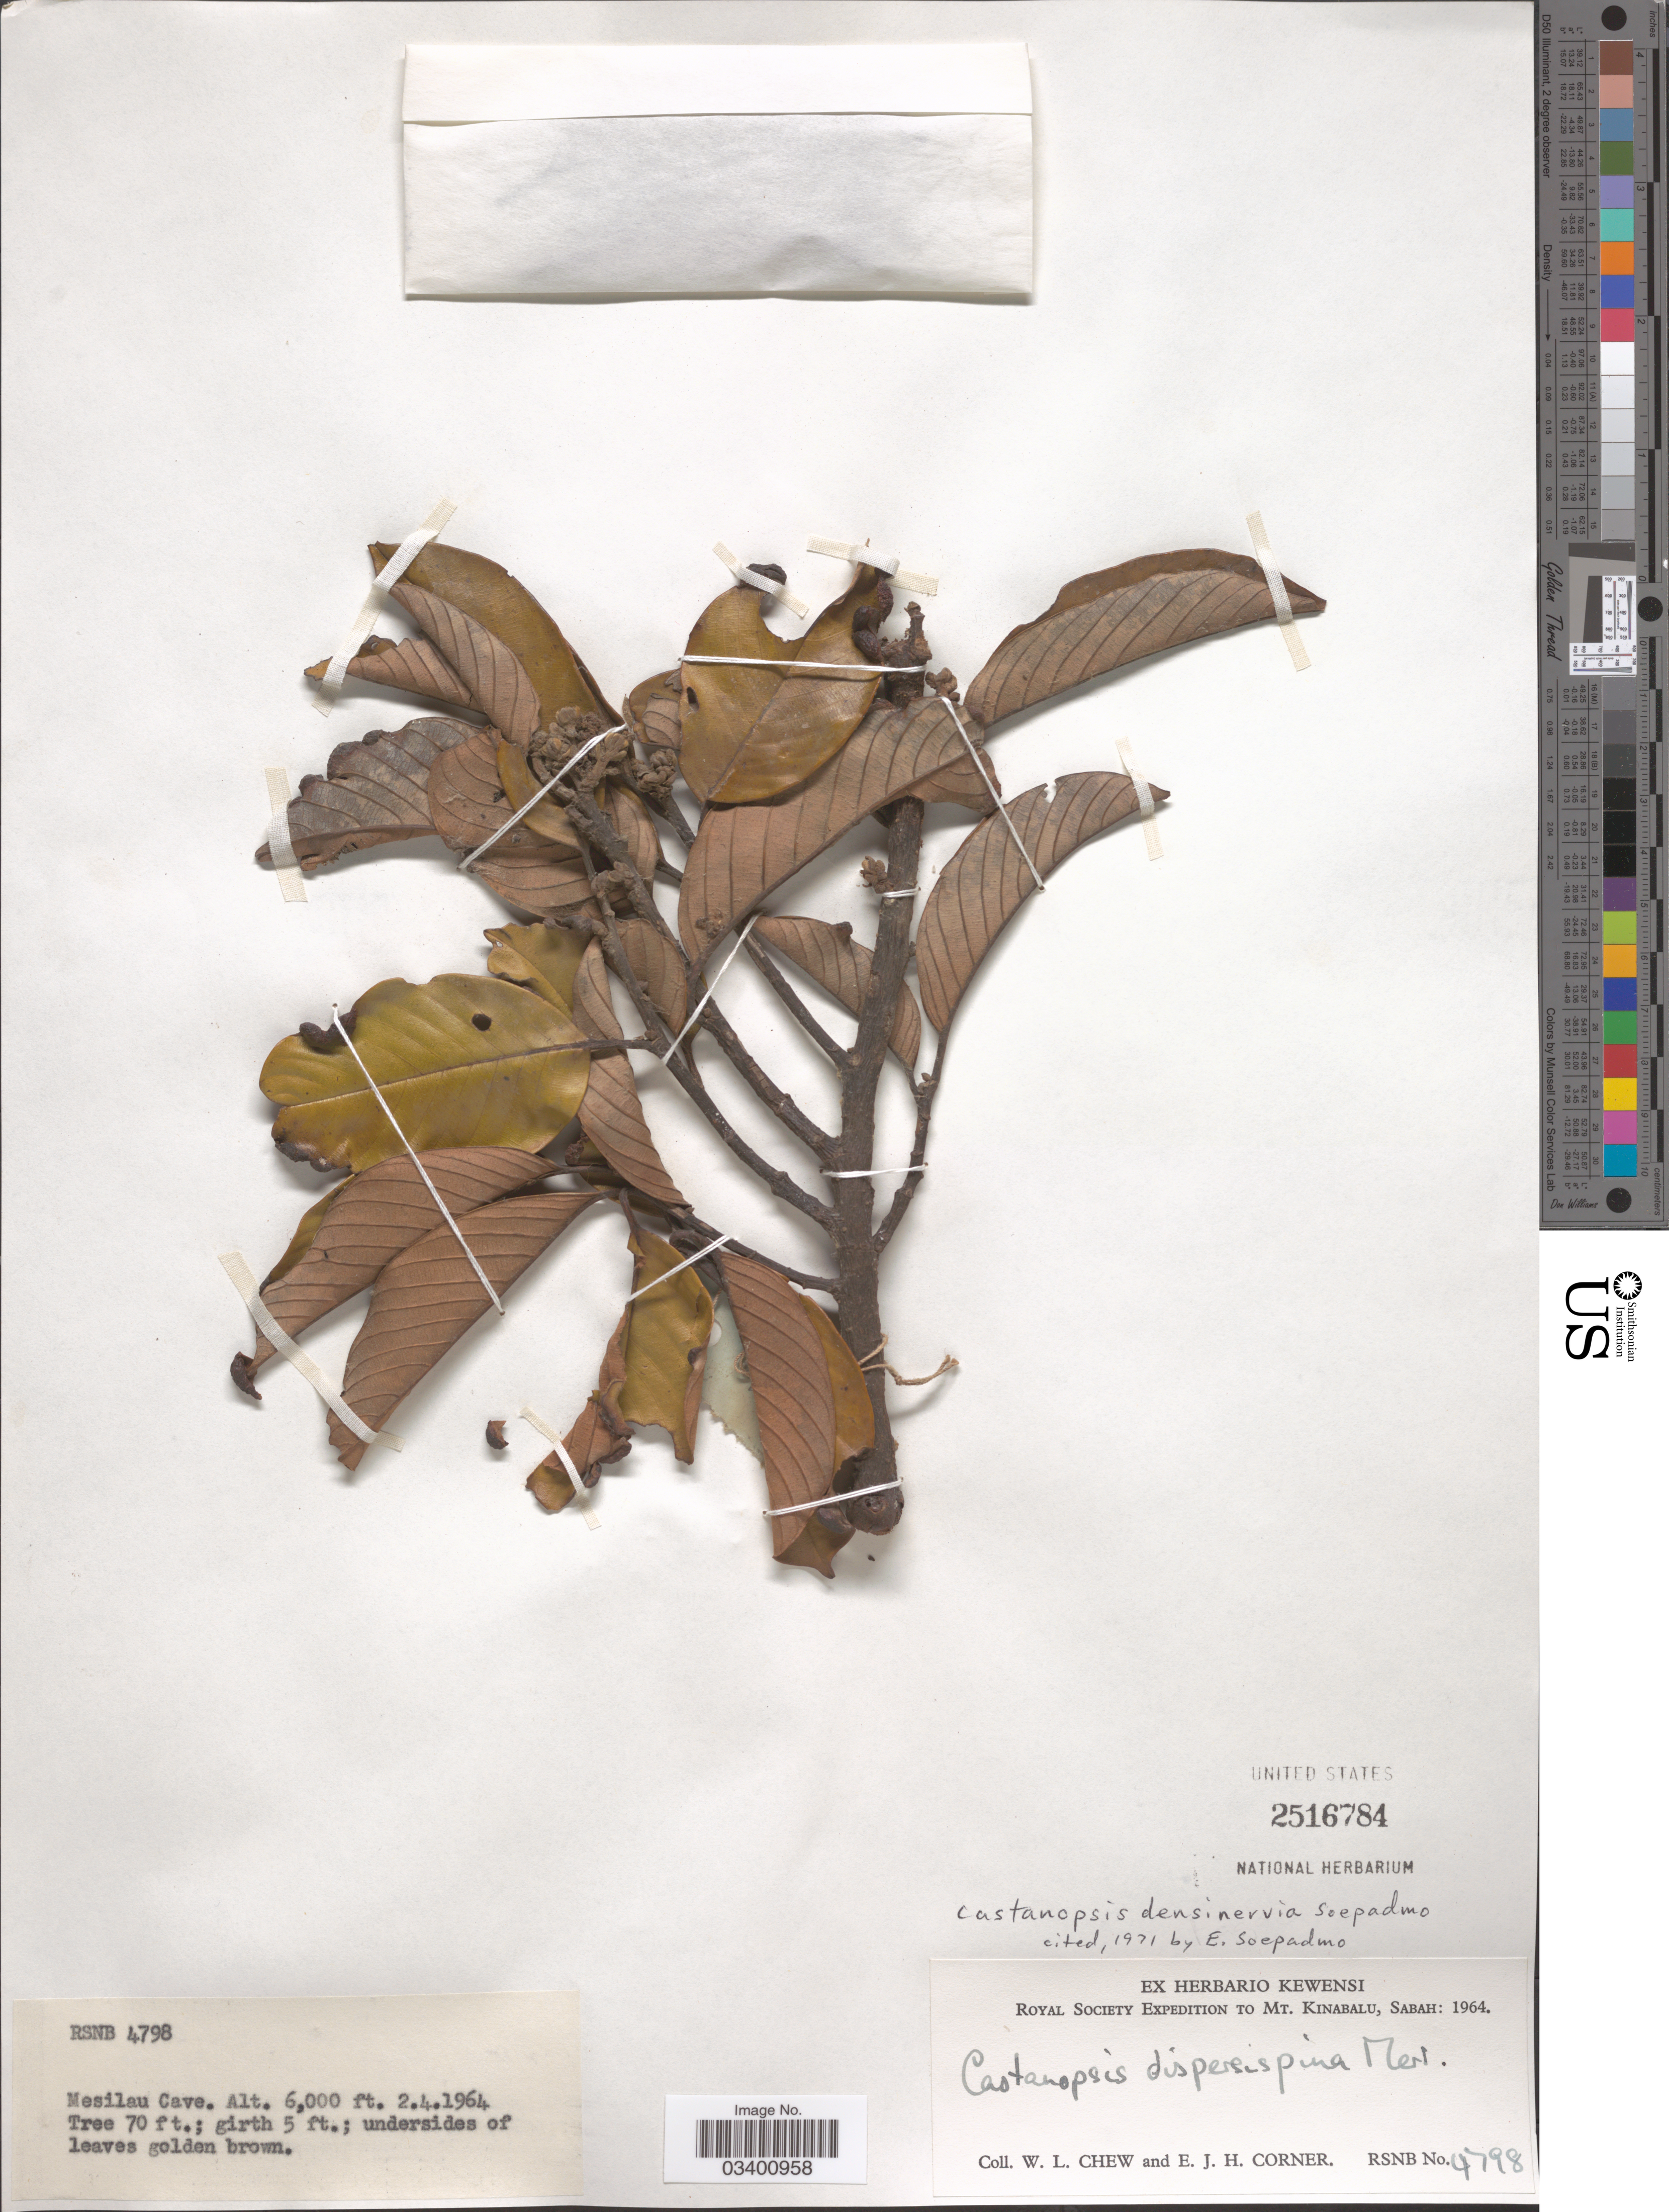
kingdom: Plantae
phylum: Tracheophyta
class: Magnoliopsida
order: Fagales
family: Fagaceae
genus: Castanopsis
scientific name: Castanopsis densinervia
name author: Soepadmo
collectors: W. Chew & E. Corner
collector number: RSNB 4798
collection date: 1964-04-02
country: Malaysia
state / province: Sabah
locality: Mt. Kinabalu, Mesilau Cave.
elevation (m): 1829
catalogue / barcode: US 2516784